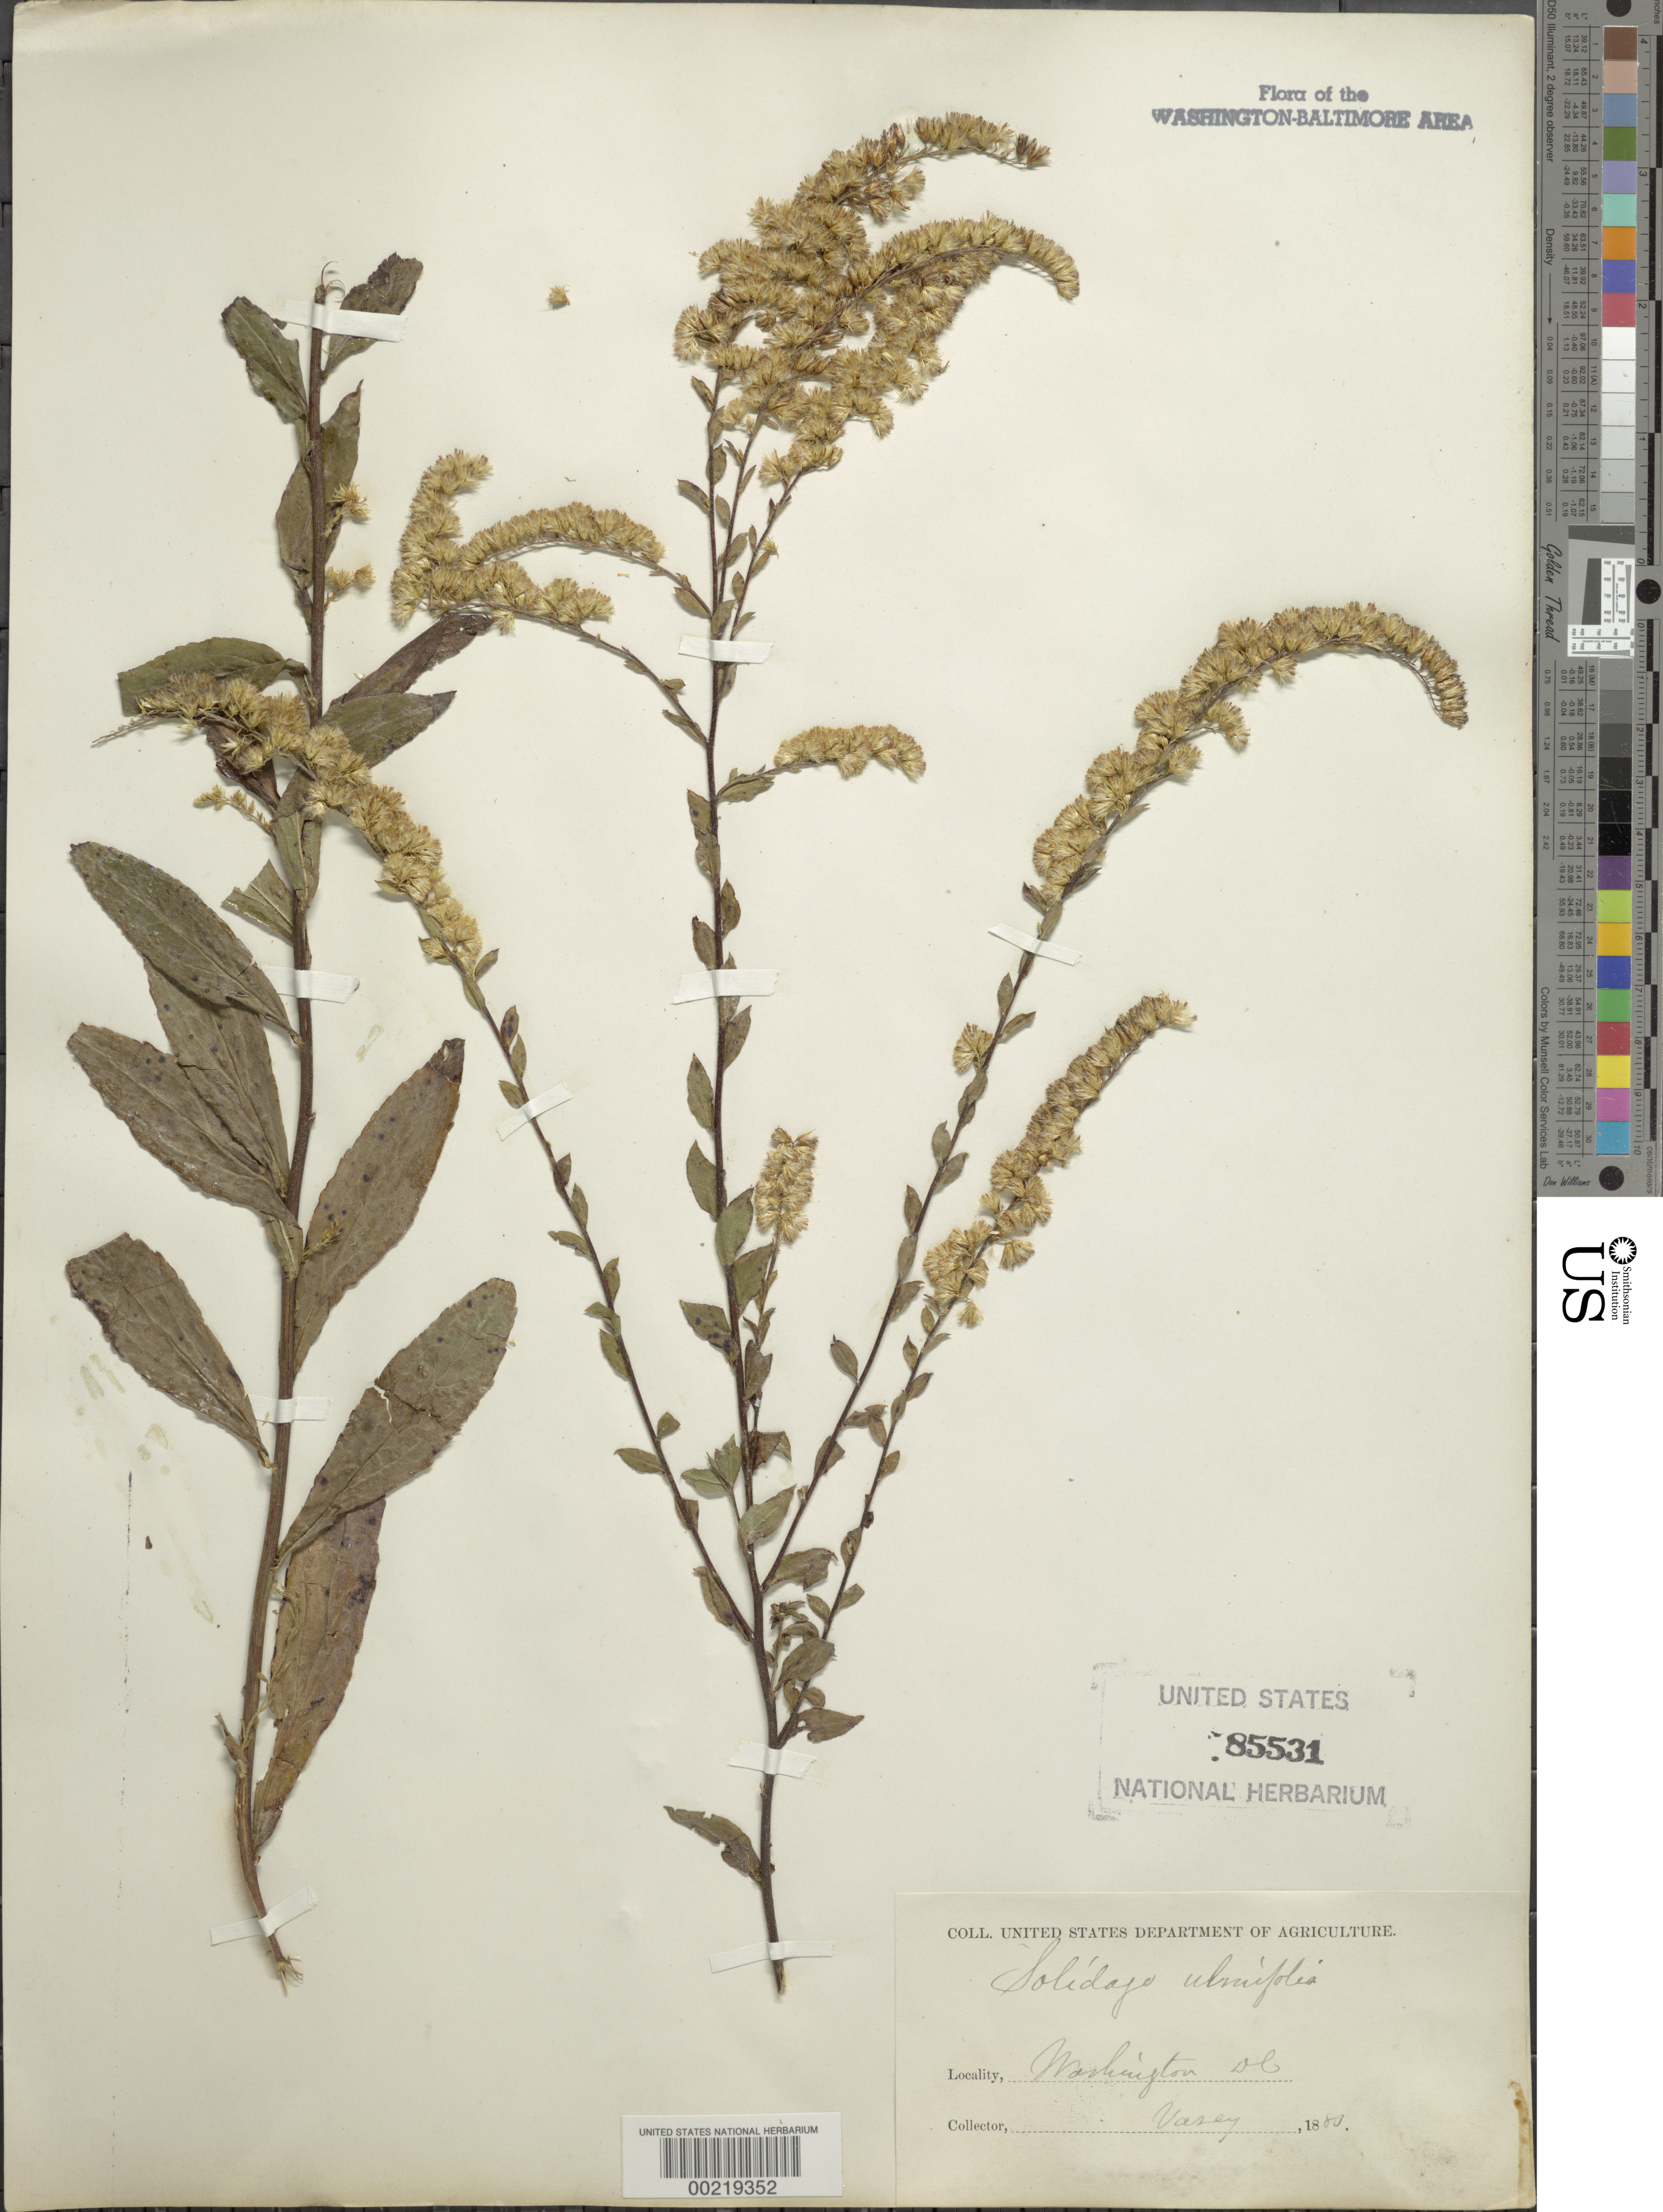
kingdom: Plantae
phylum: Tracheophyta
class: Magnoliopsida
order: Asterales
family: Asteraceae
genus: Solidago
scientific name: Solidago ulmifolia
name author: Muhl. ex Willd.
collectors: G. Vasey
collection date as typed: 1880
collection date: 1880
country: United States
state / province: District of Columbia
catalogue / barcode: US 85531